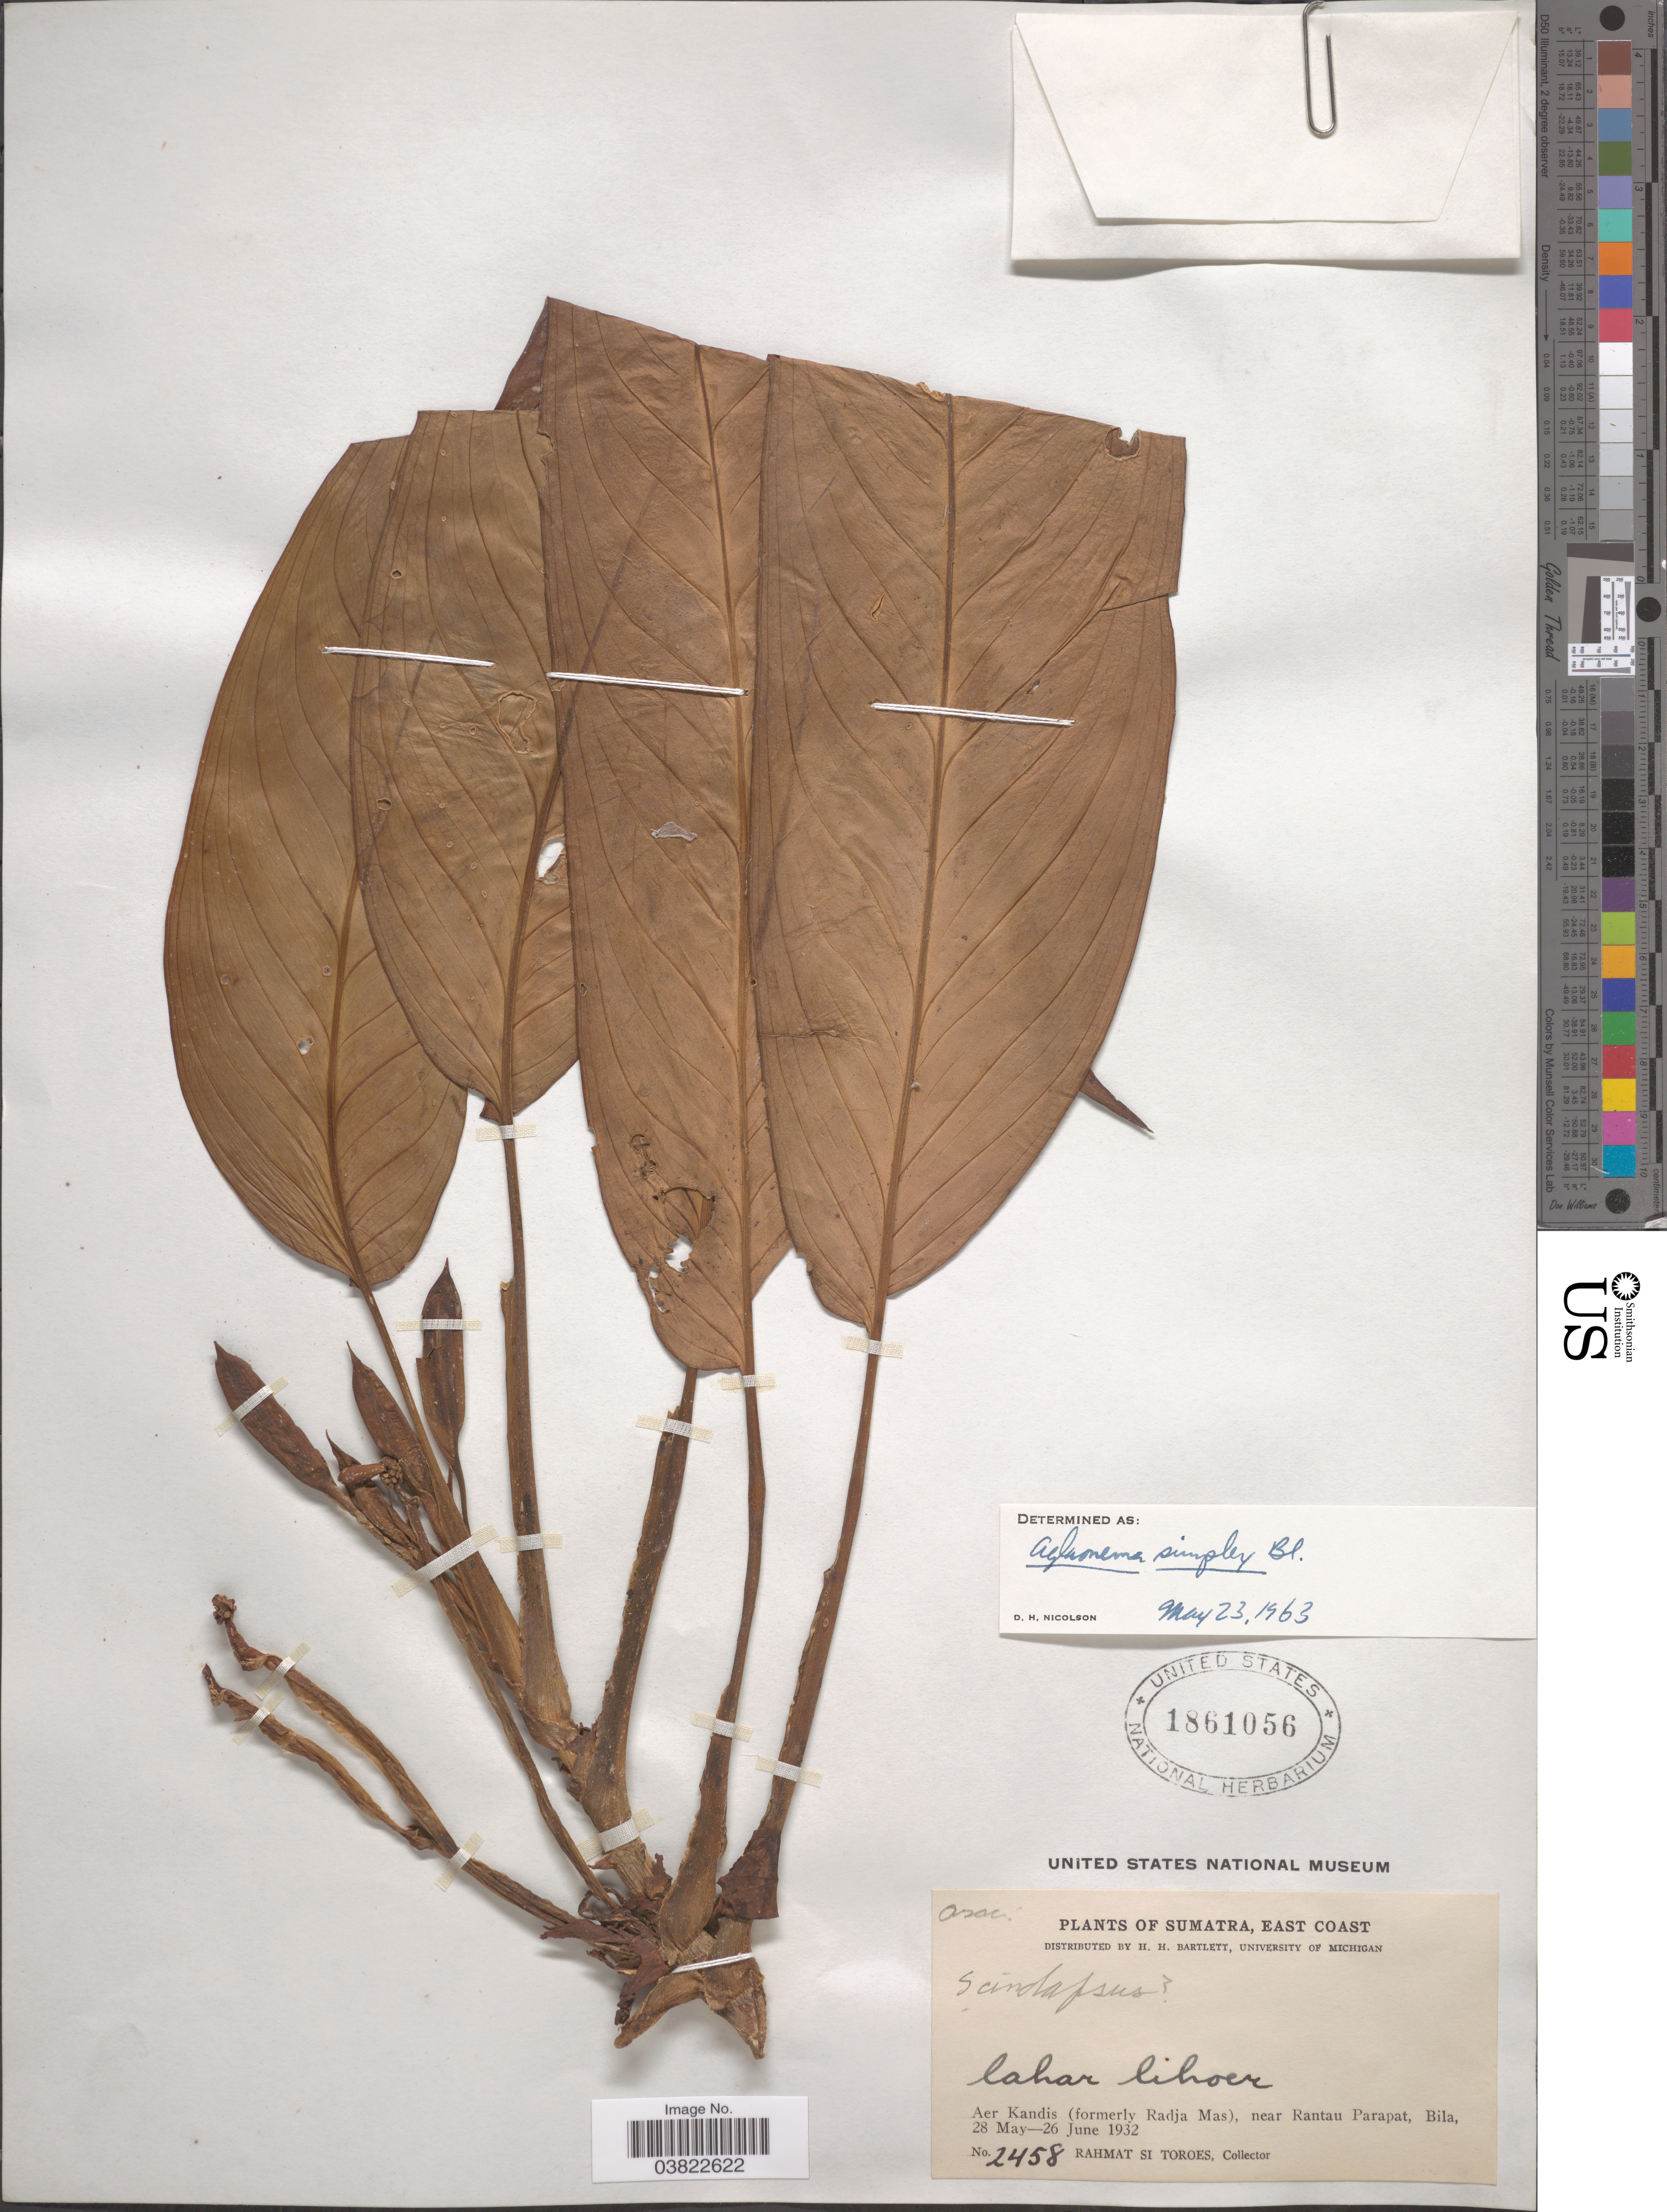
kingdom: Plantae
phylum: Tracheophyta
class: Liliopsida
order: Alismatales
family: Araceae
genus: Aglaonema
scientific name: Aglaonema simplex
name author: Blume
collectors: Rahmat Si Boeea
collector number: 2458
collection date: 1932-05-28/1932-06-26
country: Indonesia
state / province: Sumatra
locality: East Coast. Aer Kandis (formerly Radja Mas), near Rantau Parapat, Bila.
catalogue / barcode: US 1861056